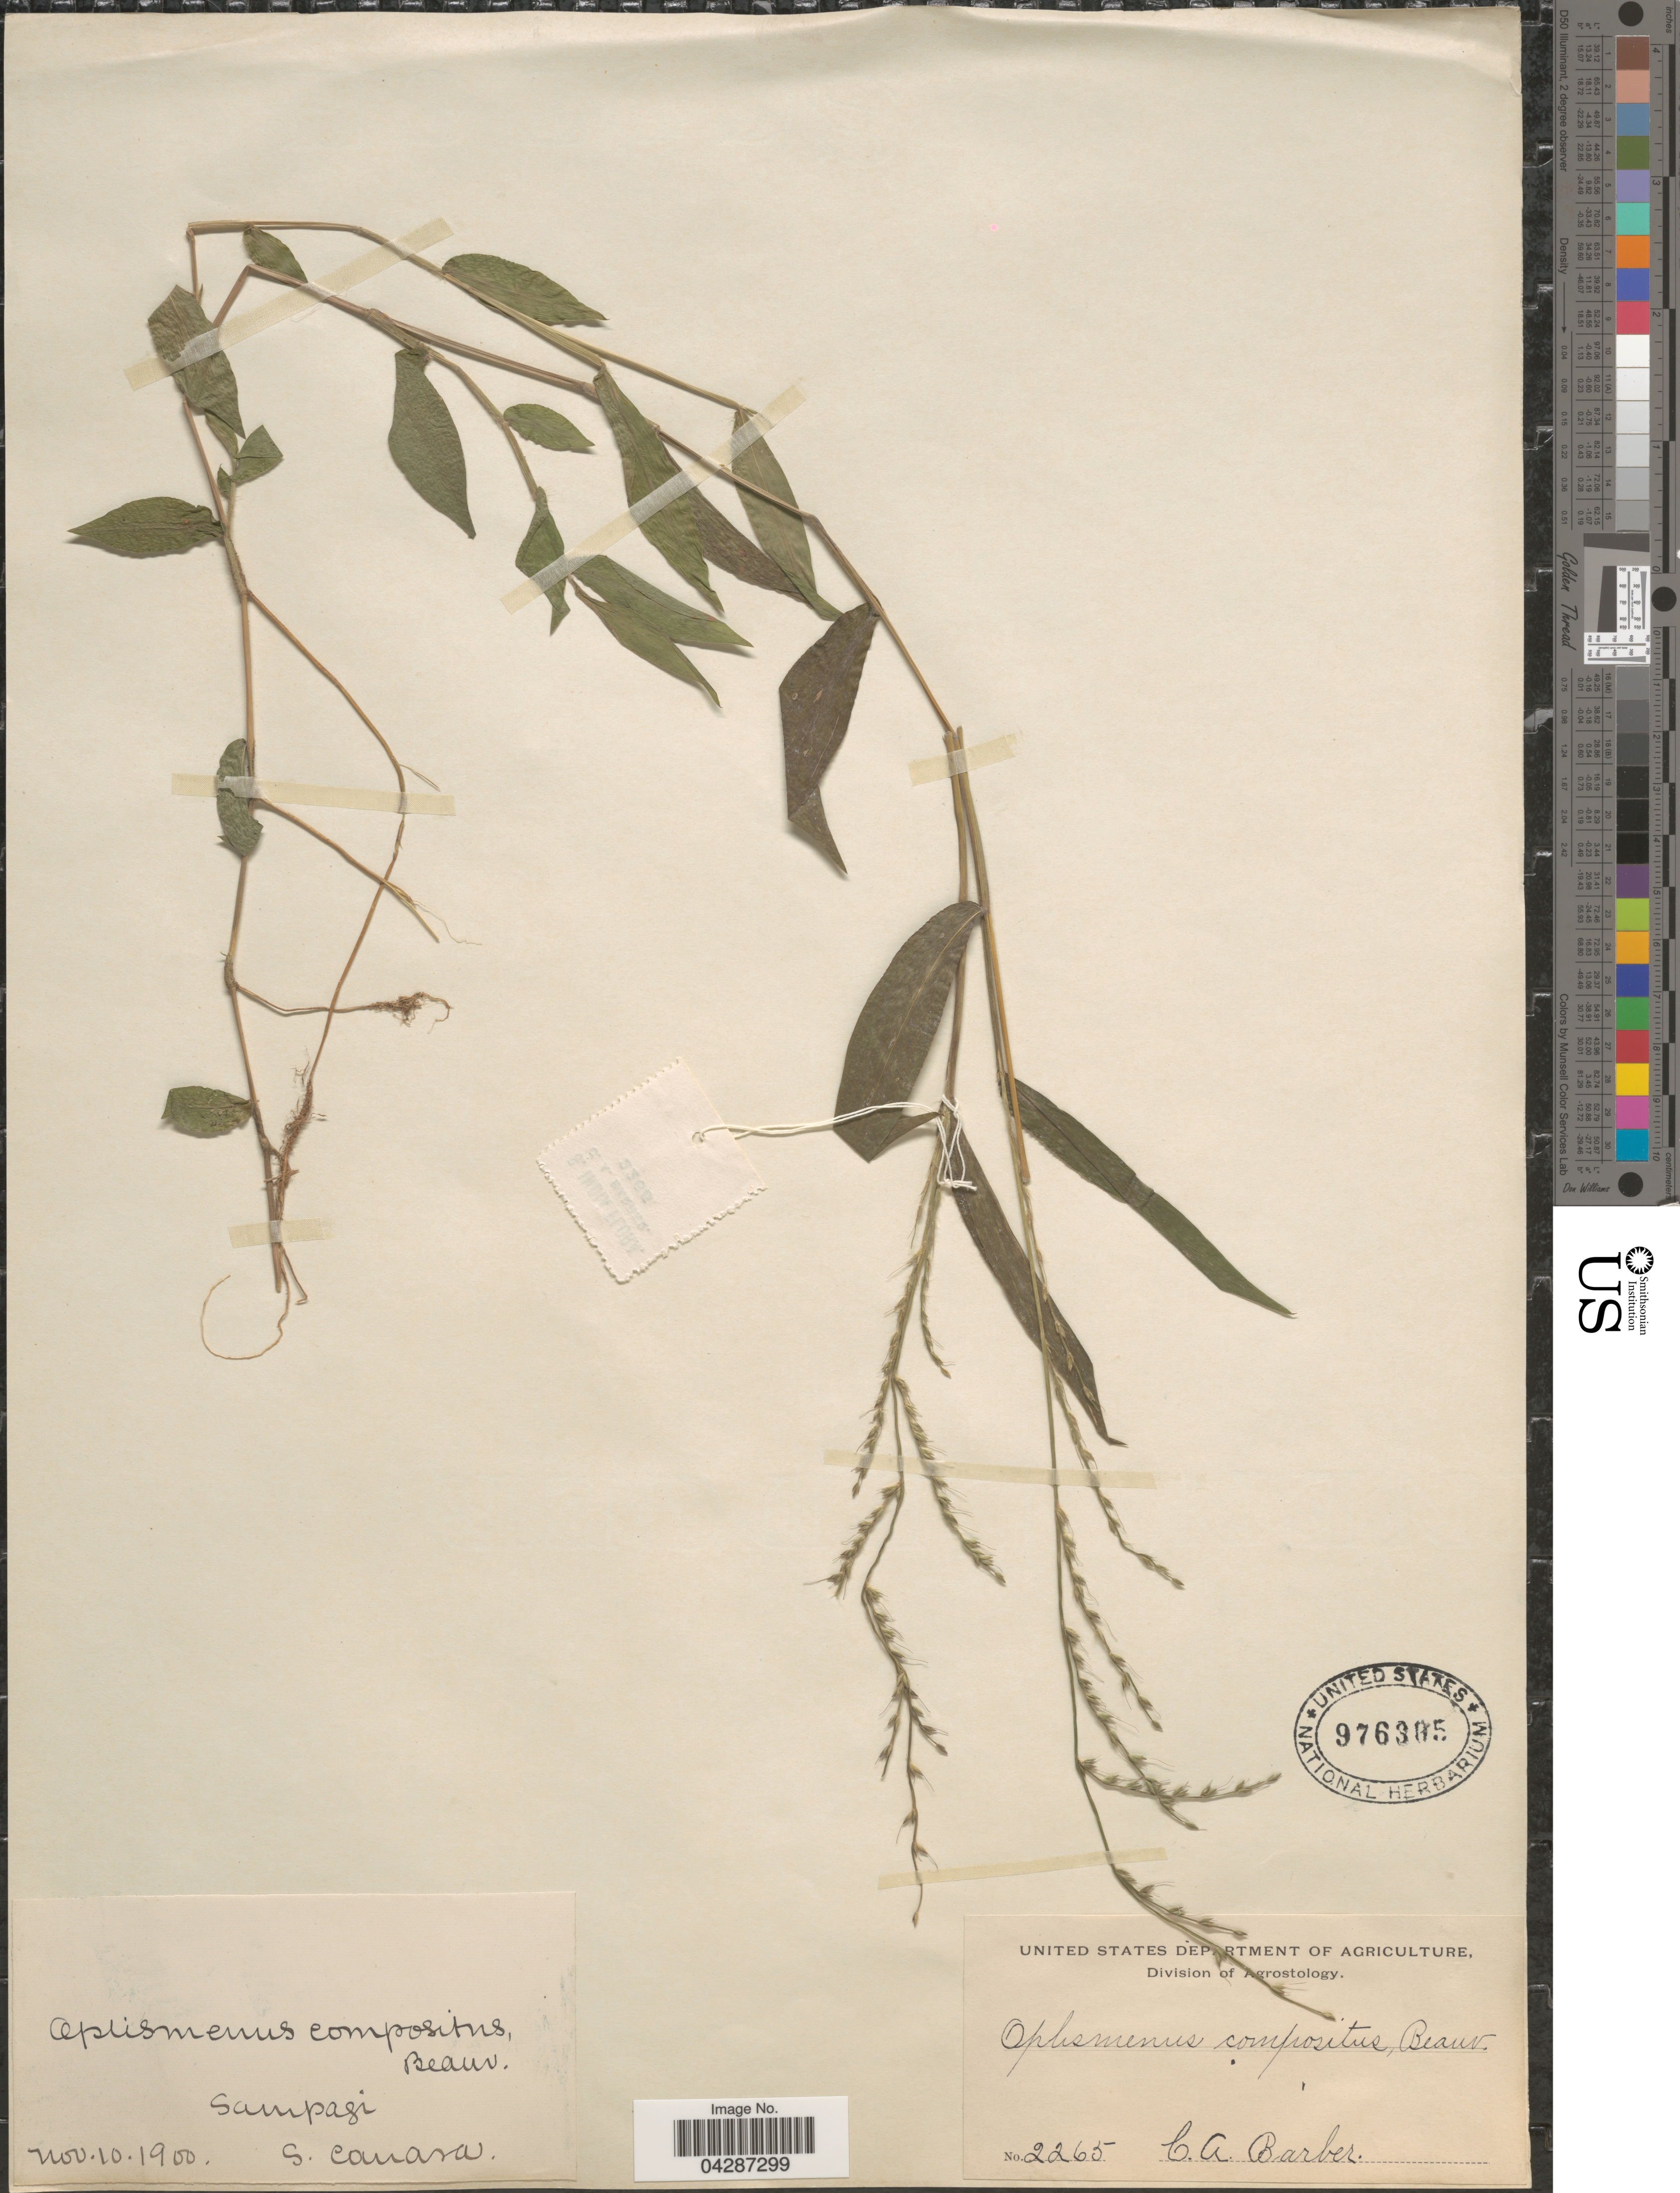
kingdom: Plantae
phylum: Tracheophyta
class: Liliopsida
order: Poales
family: Poaceae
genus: Oplismenus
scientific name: Oplismenus compositus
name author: (L.) P. Beauv.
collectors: C. Barber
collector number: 2265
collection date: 1900-11-10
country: India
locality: Sampagi. S. Canara.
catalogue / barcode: US 976305